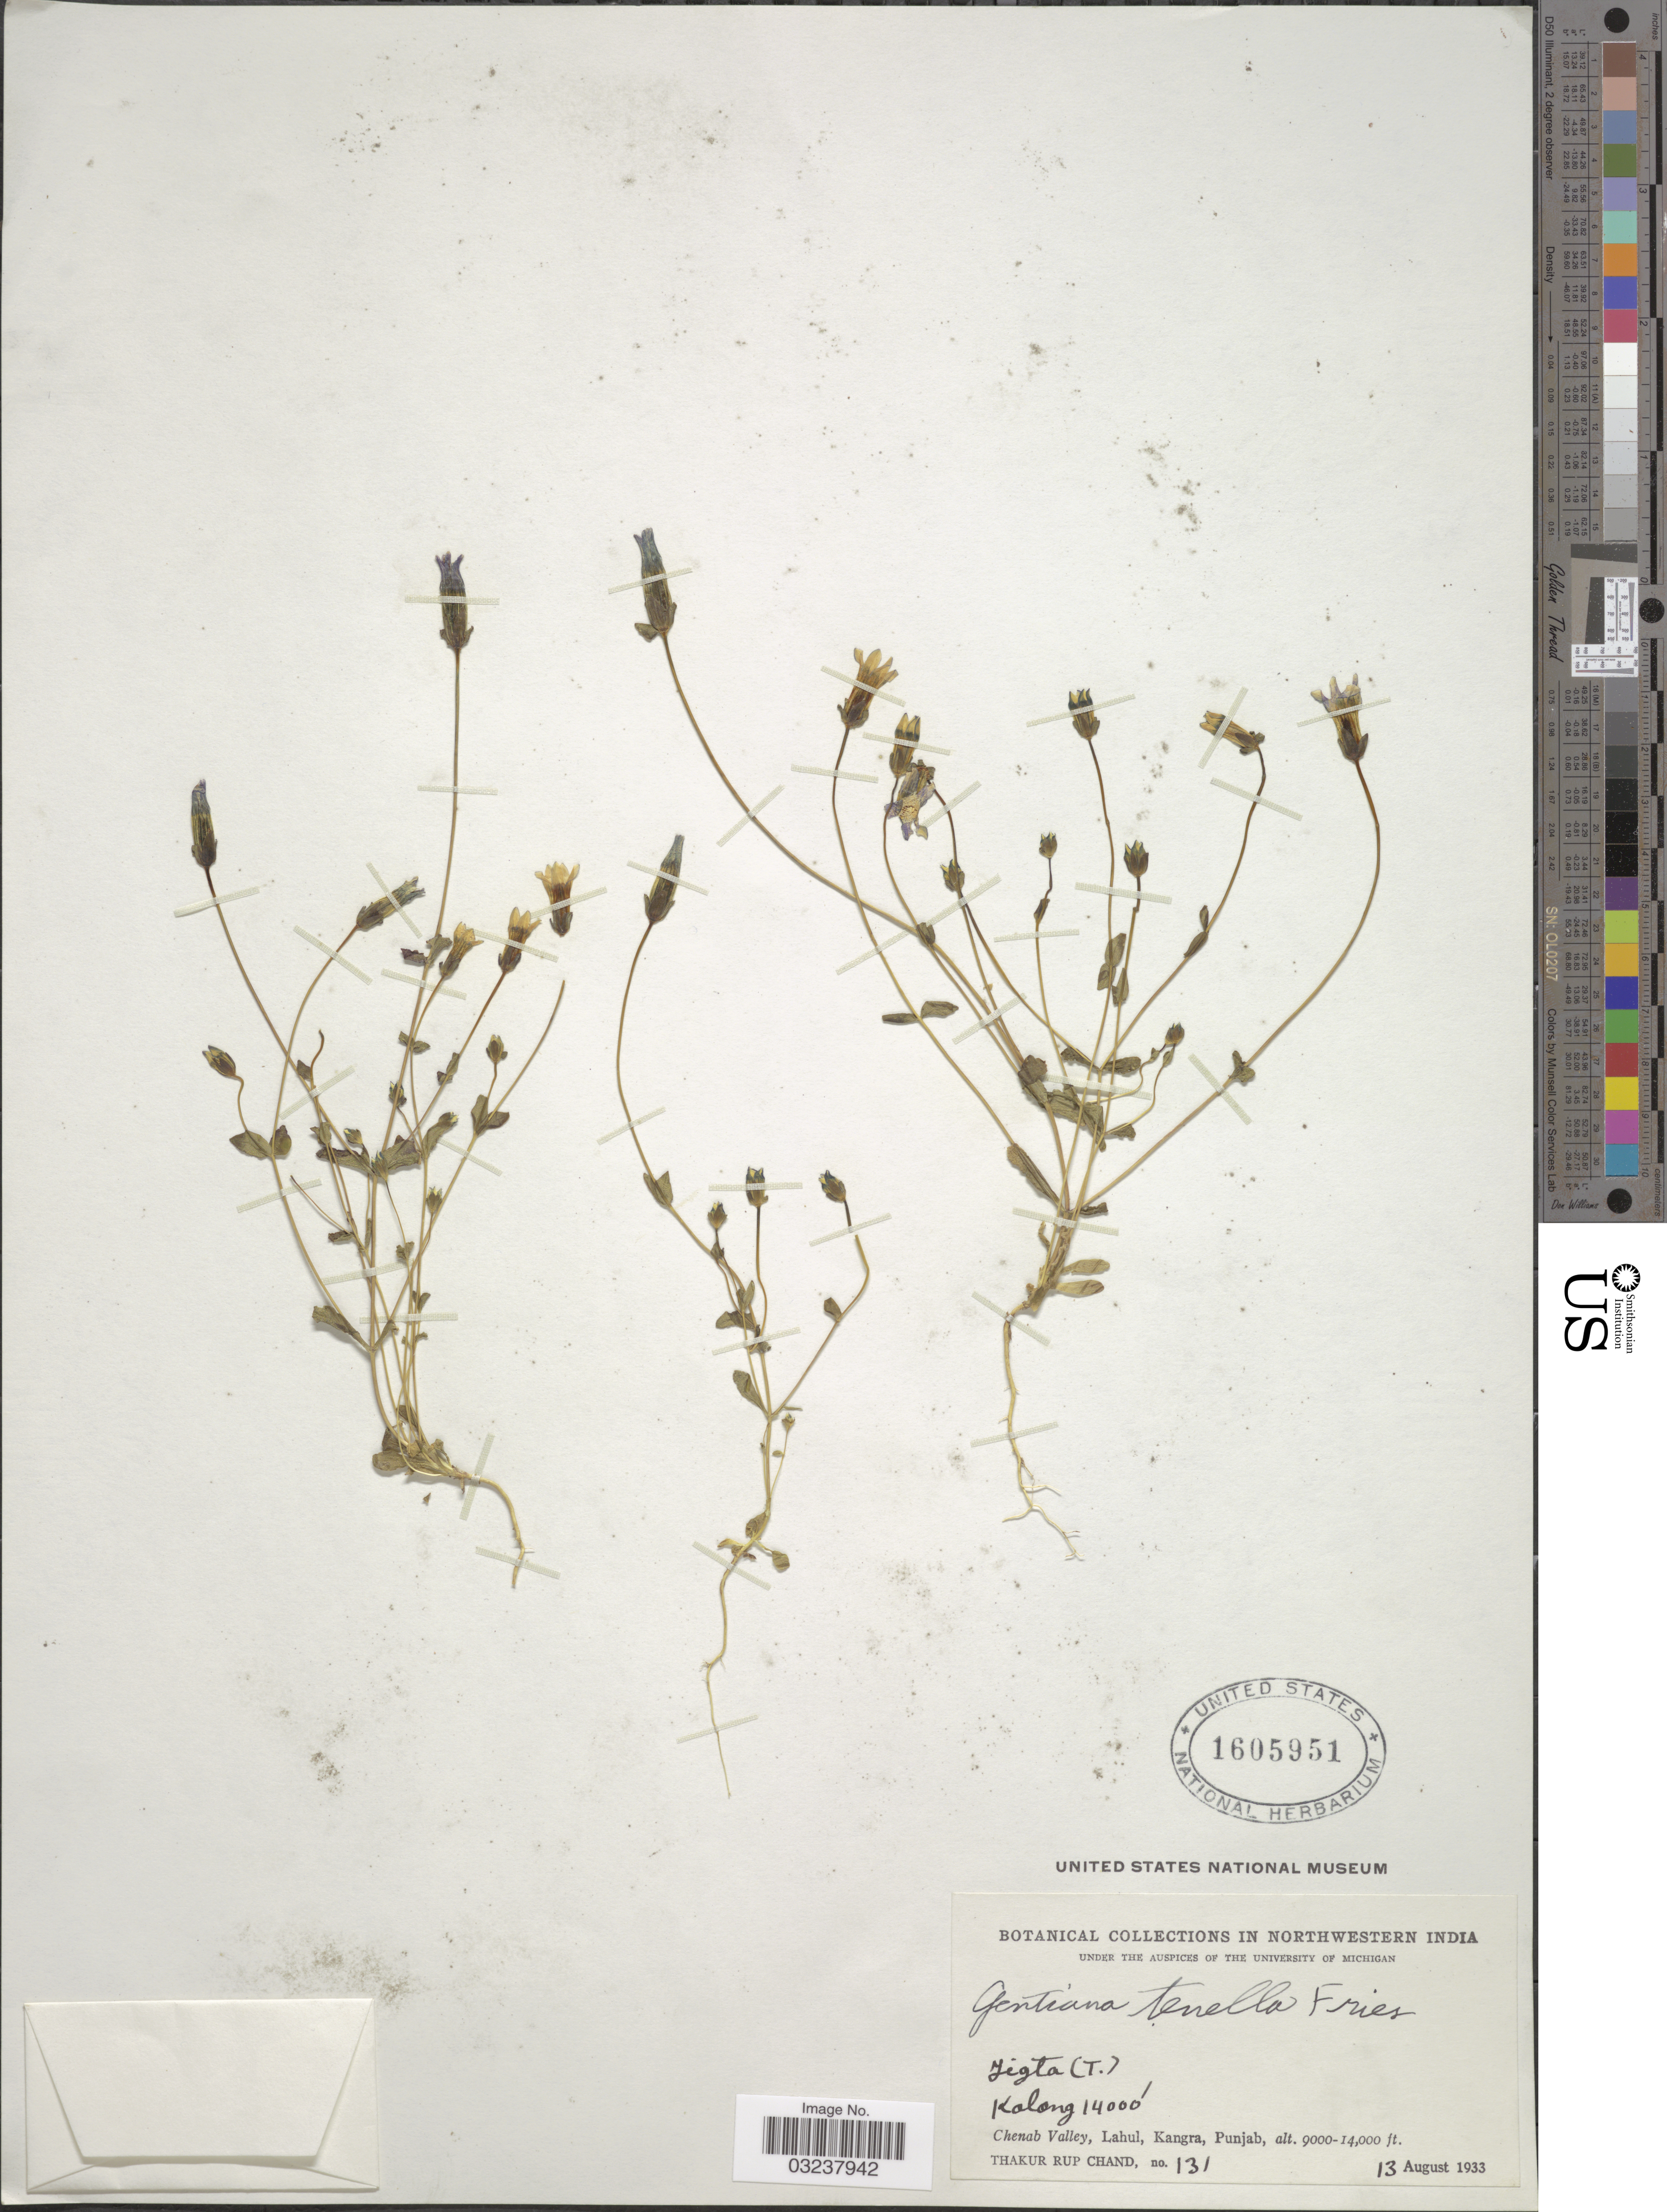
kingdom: Plantae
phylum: Tracheophyta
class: Magnoliopsida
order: Gentianales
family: Gentianaceae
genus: Gentianella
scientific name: Gentianella tenella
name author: (Rottb.) Börner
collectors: T. R. Chand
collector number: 131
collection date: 1933-08-13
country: India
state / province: Punjab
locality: Northwestern India. Kalong. Chenab Valley, Lahul, Kangra.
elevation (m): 2743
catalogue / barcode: US 1605951